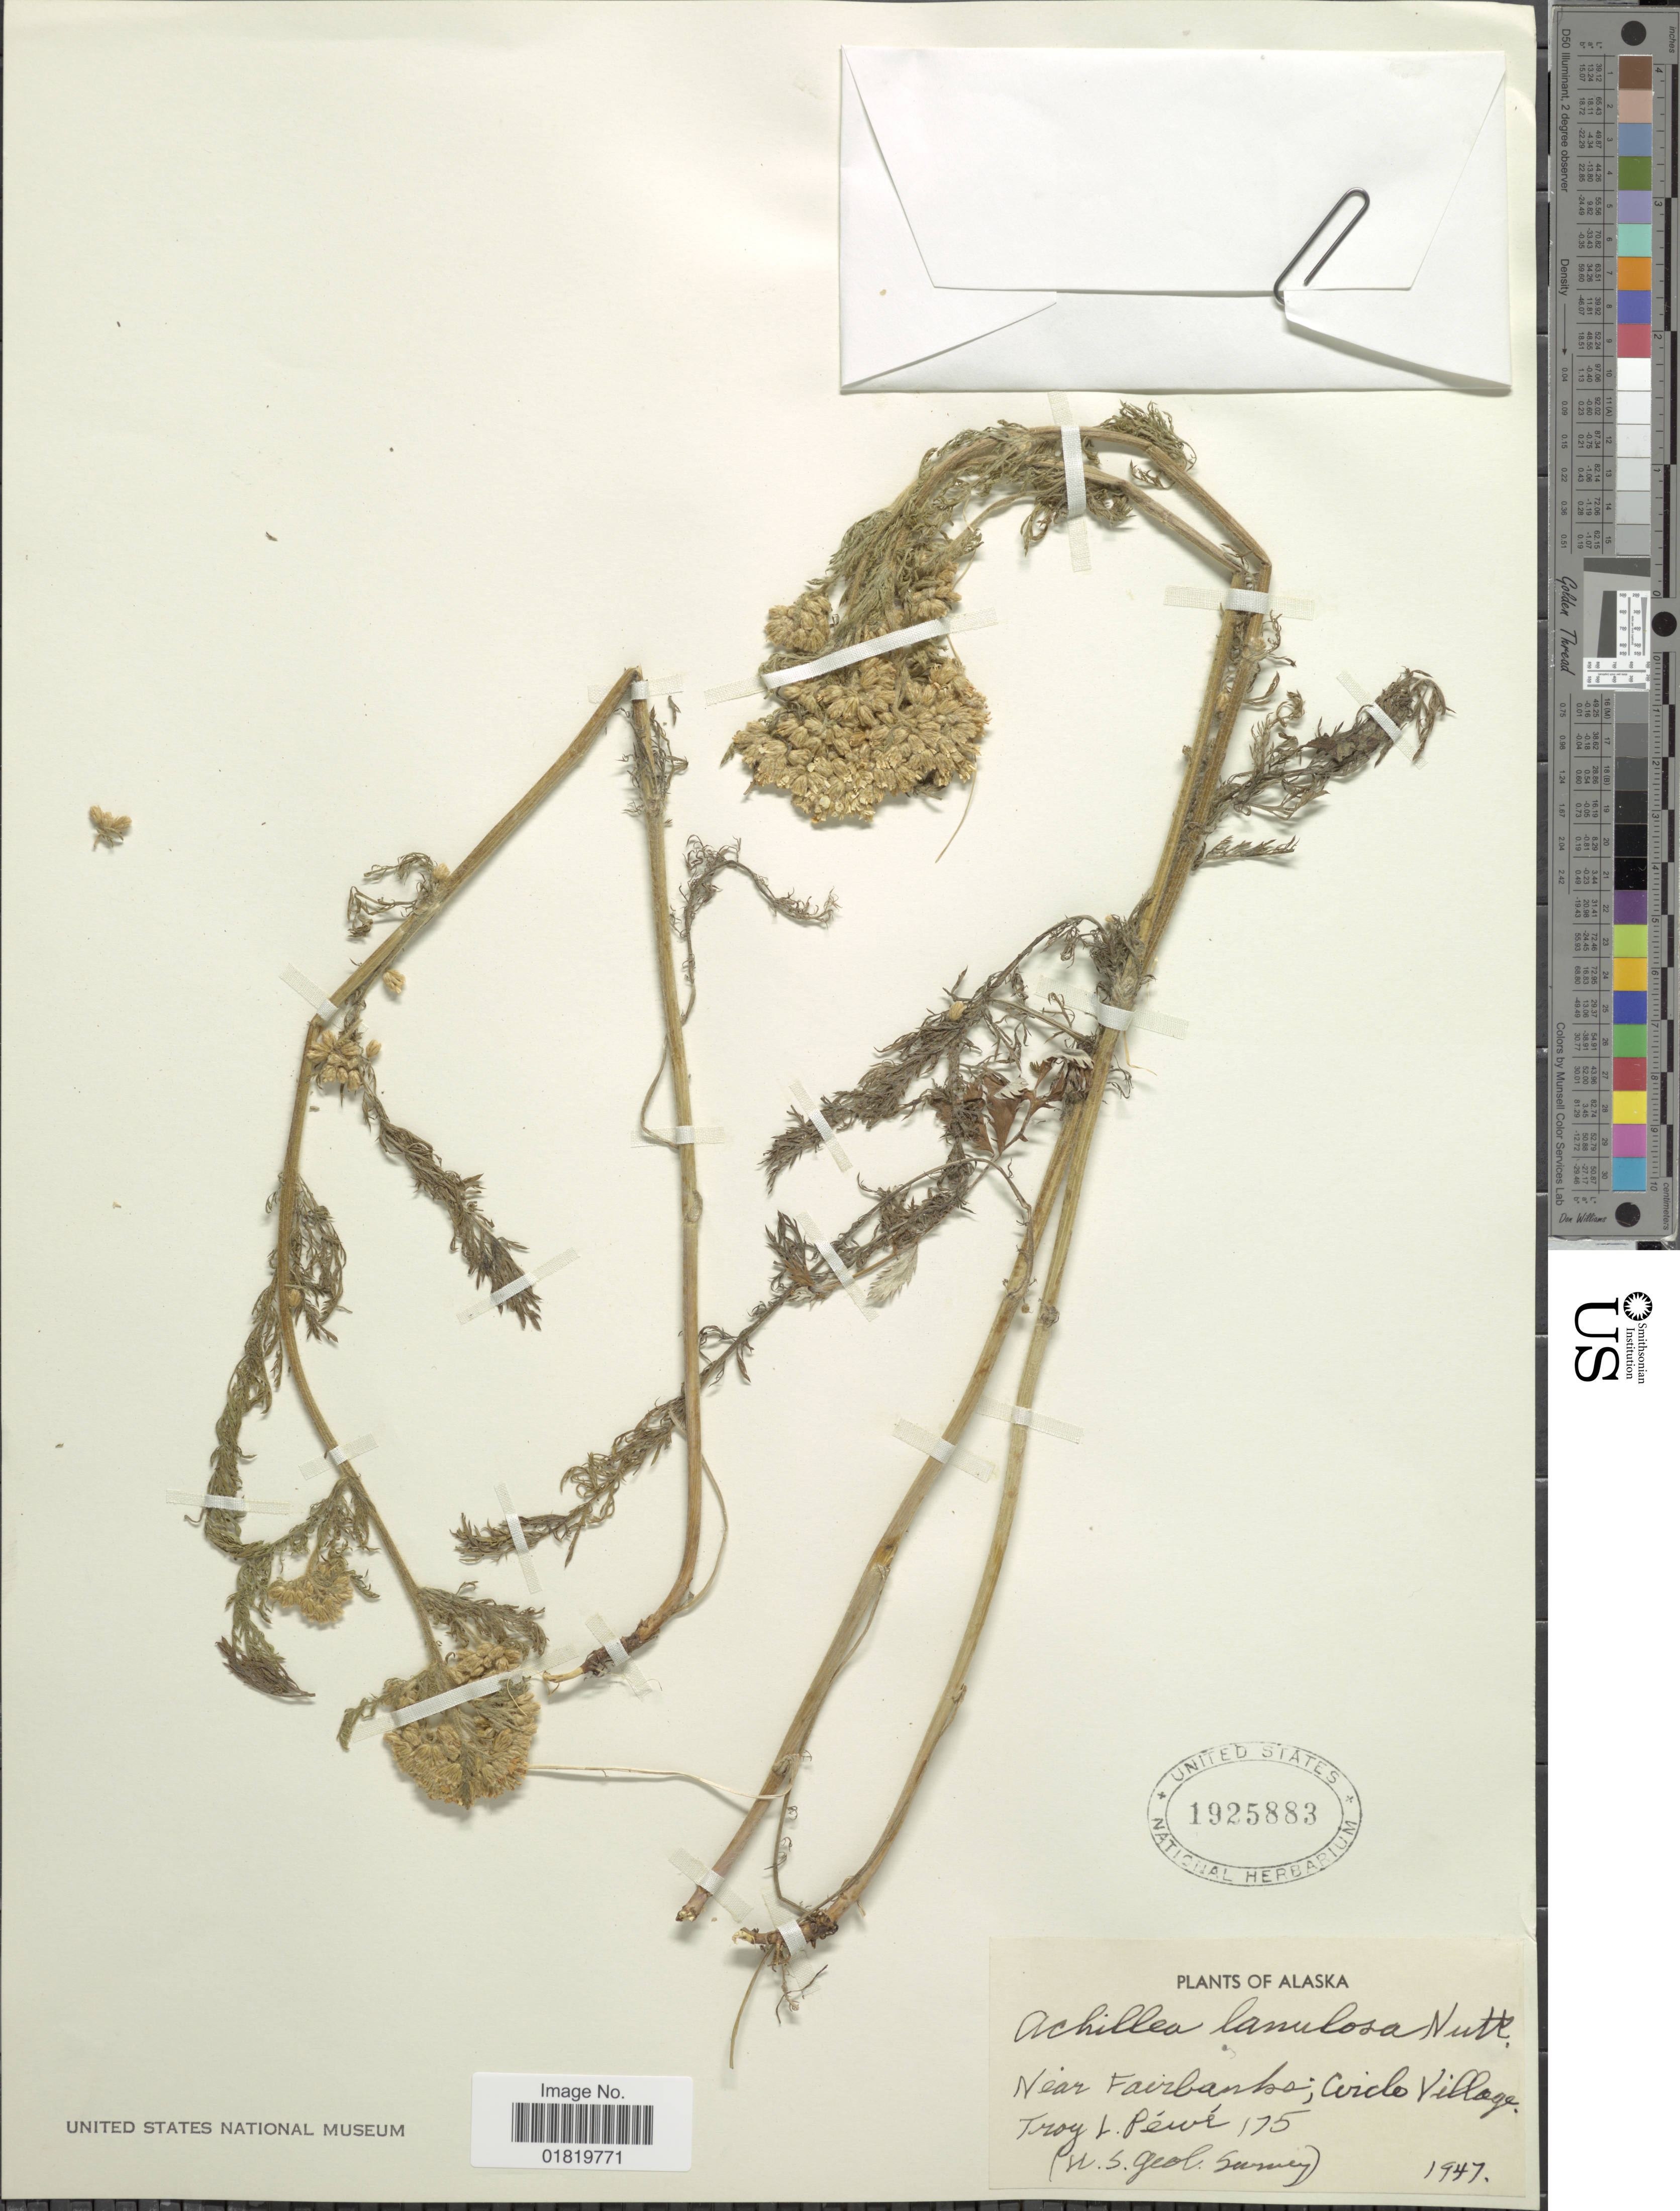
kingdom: Plantae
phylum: Tracheophyta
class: Magnoliopsida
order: Asterales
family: Asteraceae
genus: Achillea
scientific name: Achillea borealis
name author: Bong.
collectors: T. Péwé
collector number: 175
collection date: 1947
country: United States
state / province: Alaska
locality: Near Fairbanks; Circlo Village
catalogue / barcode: US 1925883